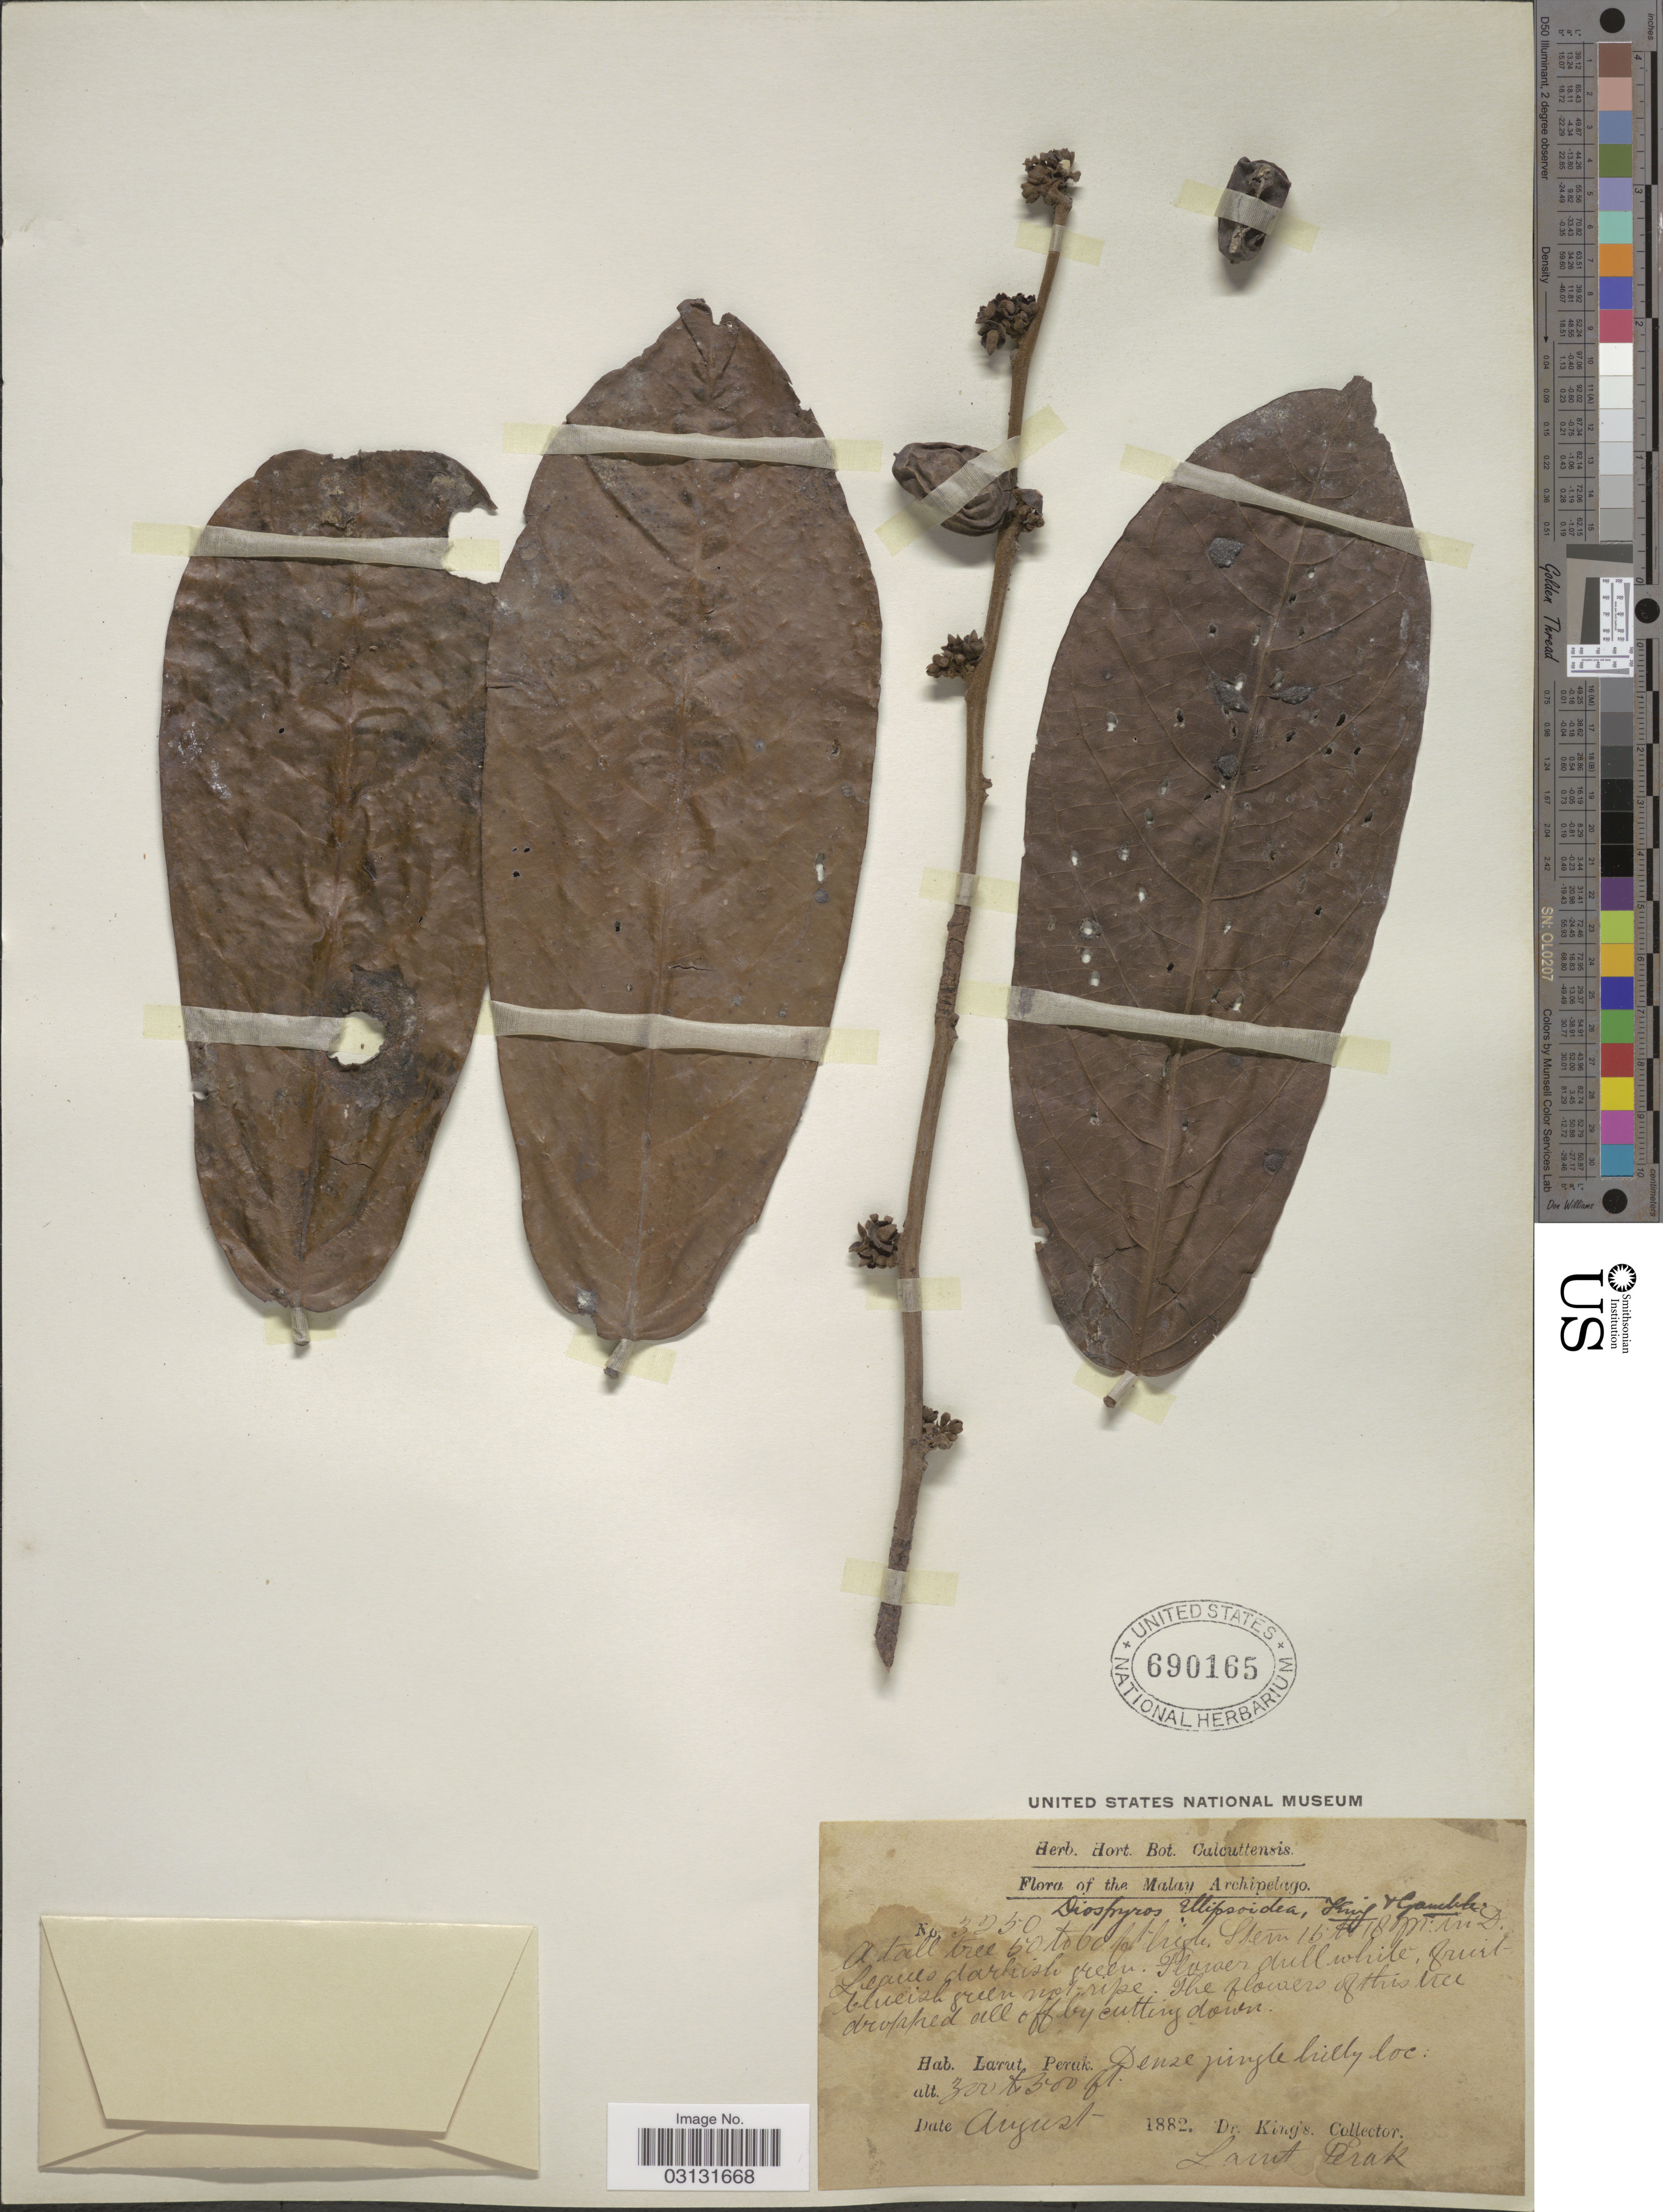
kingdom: Plantae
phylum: Tracheophyta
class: Magnoliopsida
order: Ericales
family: Ebenaceae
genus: Diospyros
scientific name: Diospyros ellipsoidea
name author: King & Gamble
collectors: Dr. King's collector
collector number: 3250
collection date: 1882-08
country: Malaysia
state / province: Perak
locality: Larut, Perak. Malay Archipelago.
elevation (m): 91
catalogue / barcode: US 690165